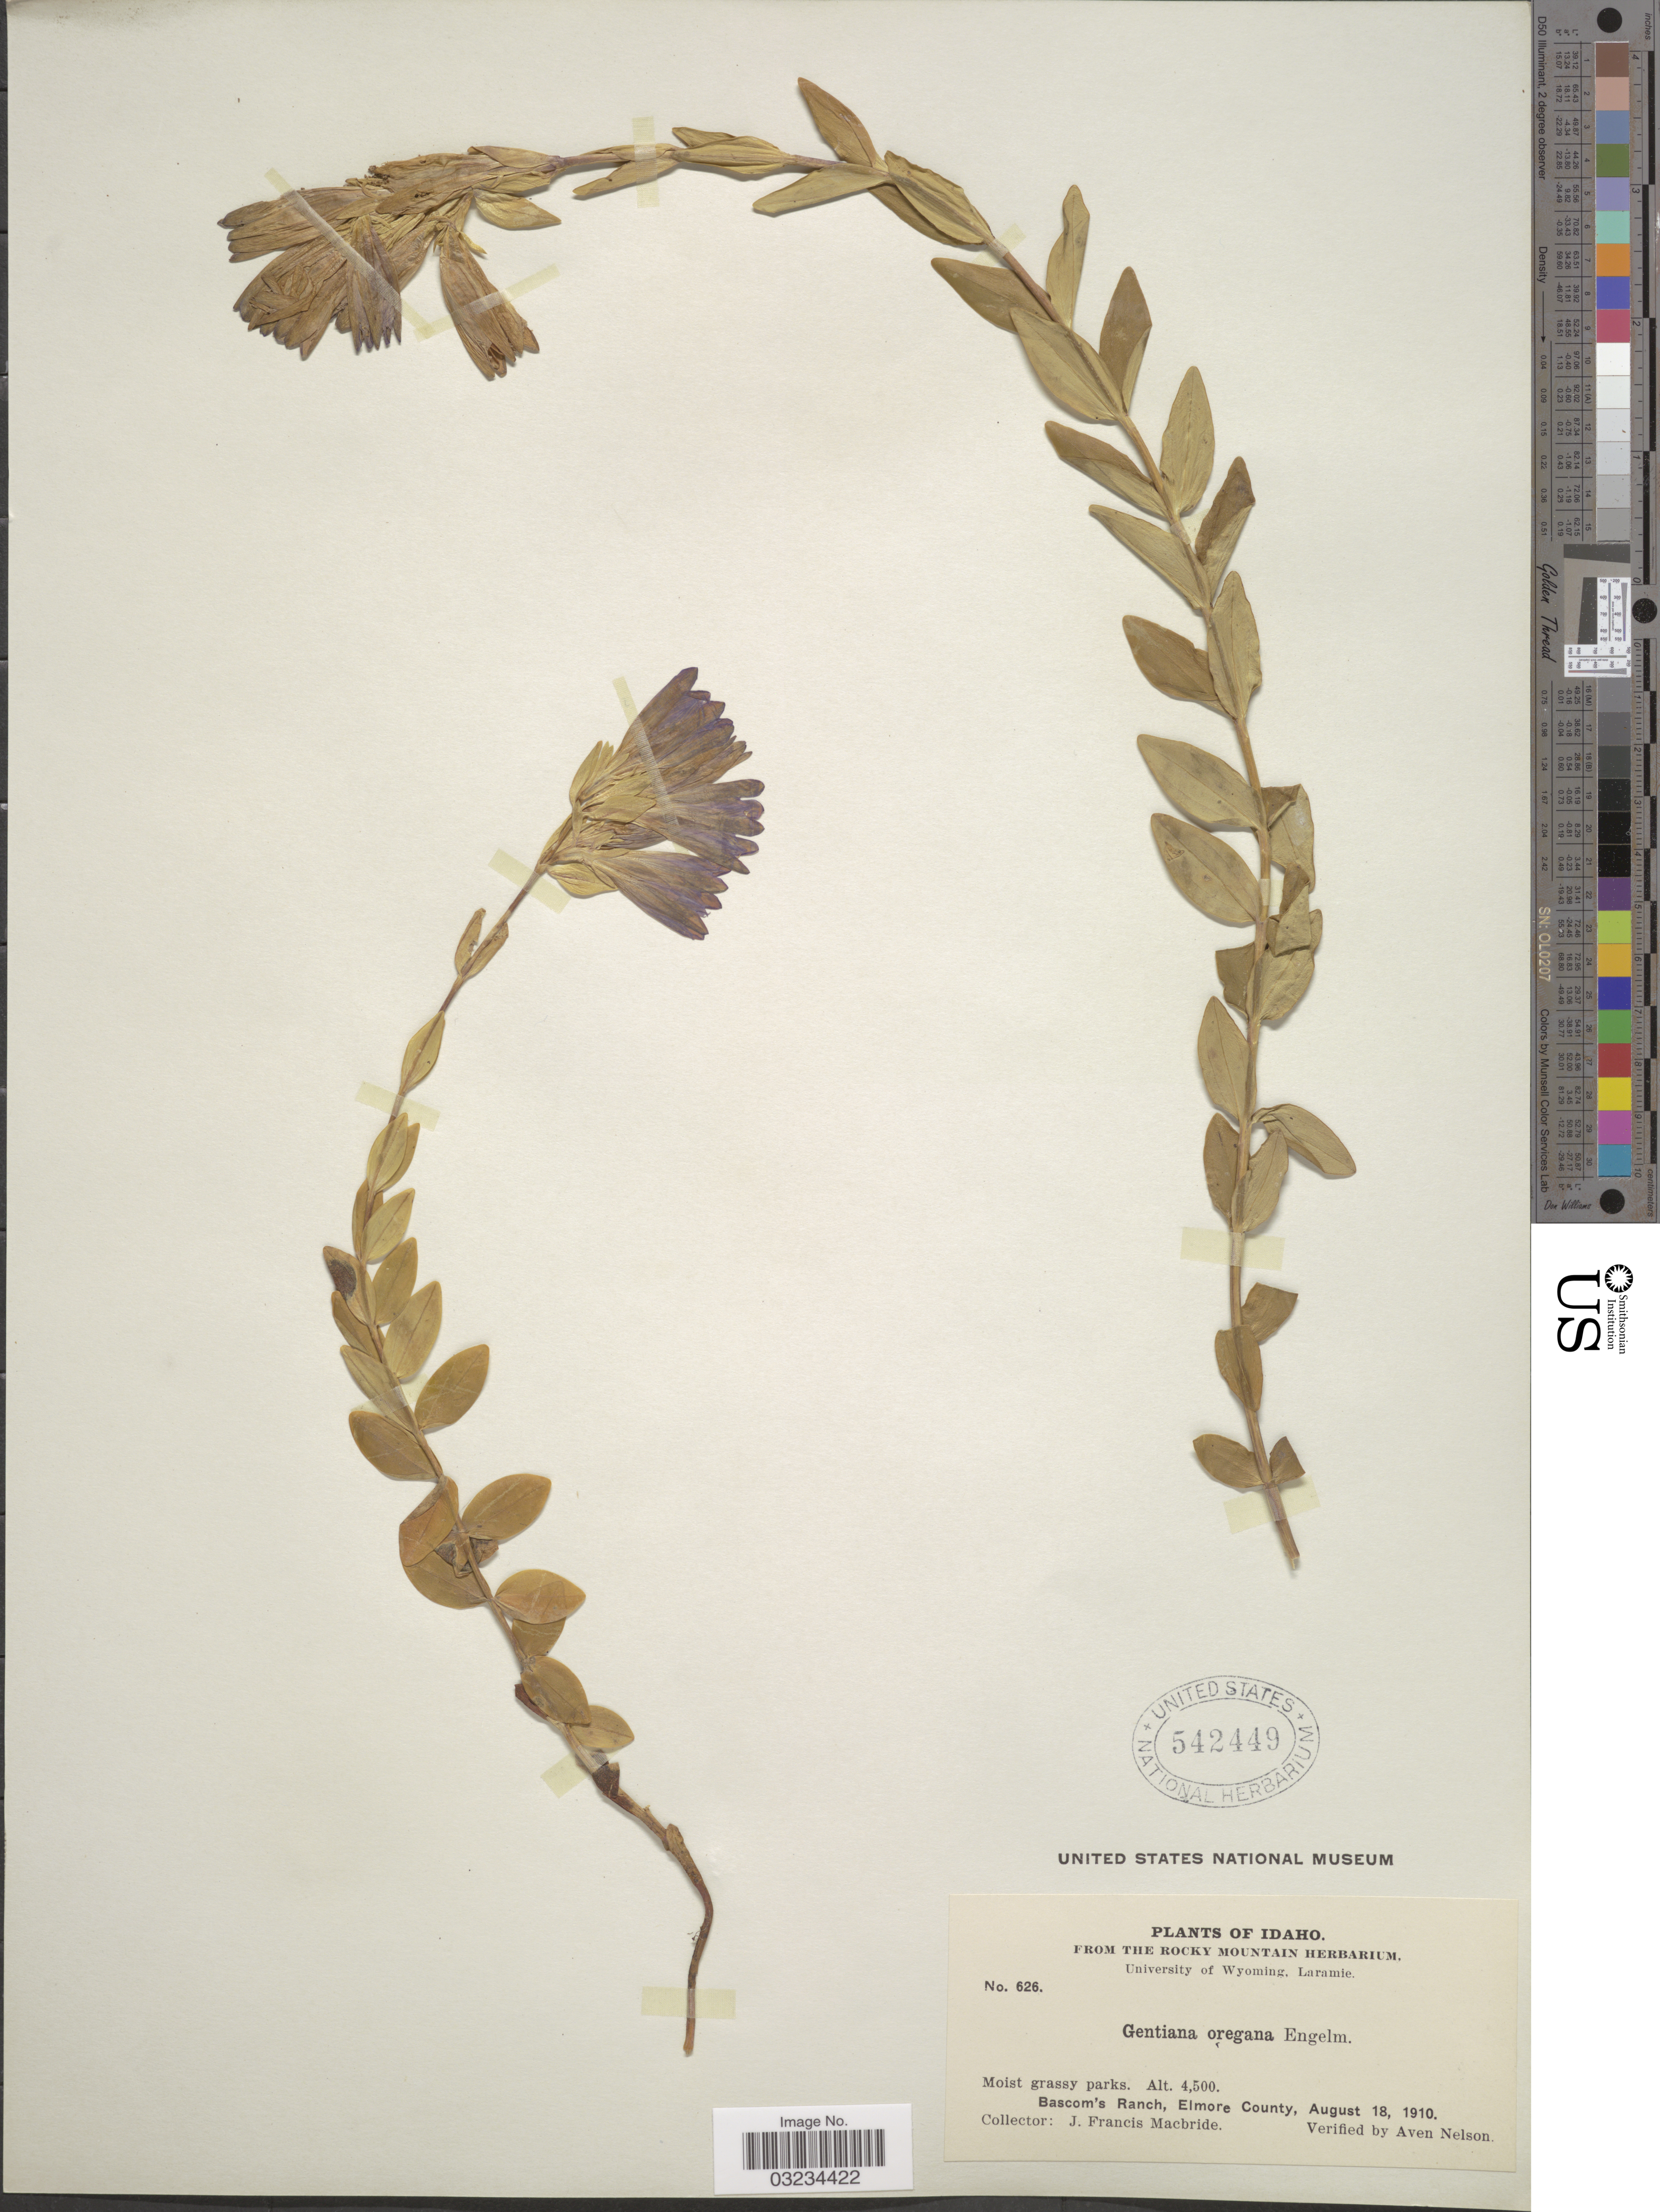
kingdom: Plantae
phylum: Tracheophyta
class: Magnoliopsida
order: Gentianales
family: Gentianaceae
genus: Gentiana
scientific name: Gentiana oregana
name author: Engelm. ex A. Gray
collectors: J. F. Macbride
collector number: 626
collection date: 1910-08-18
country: United States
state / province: Idaho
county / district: Elmore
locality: Bascom's Ranch, Elmore County.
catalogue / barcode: US 542449